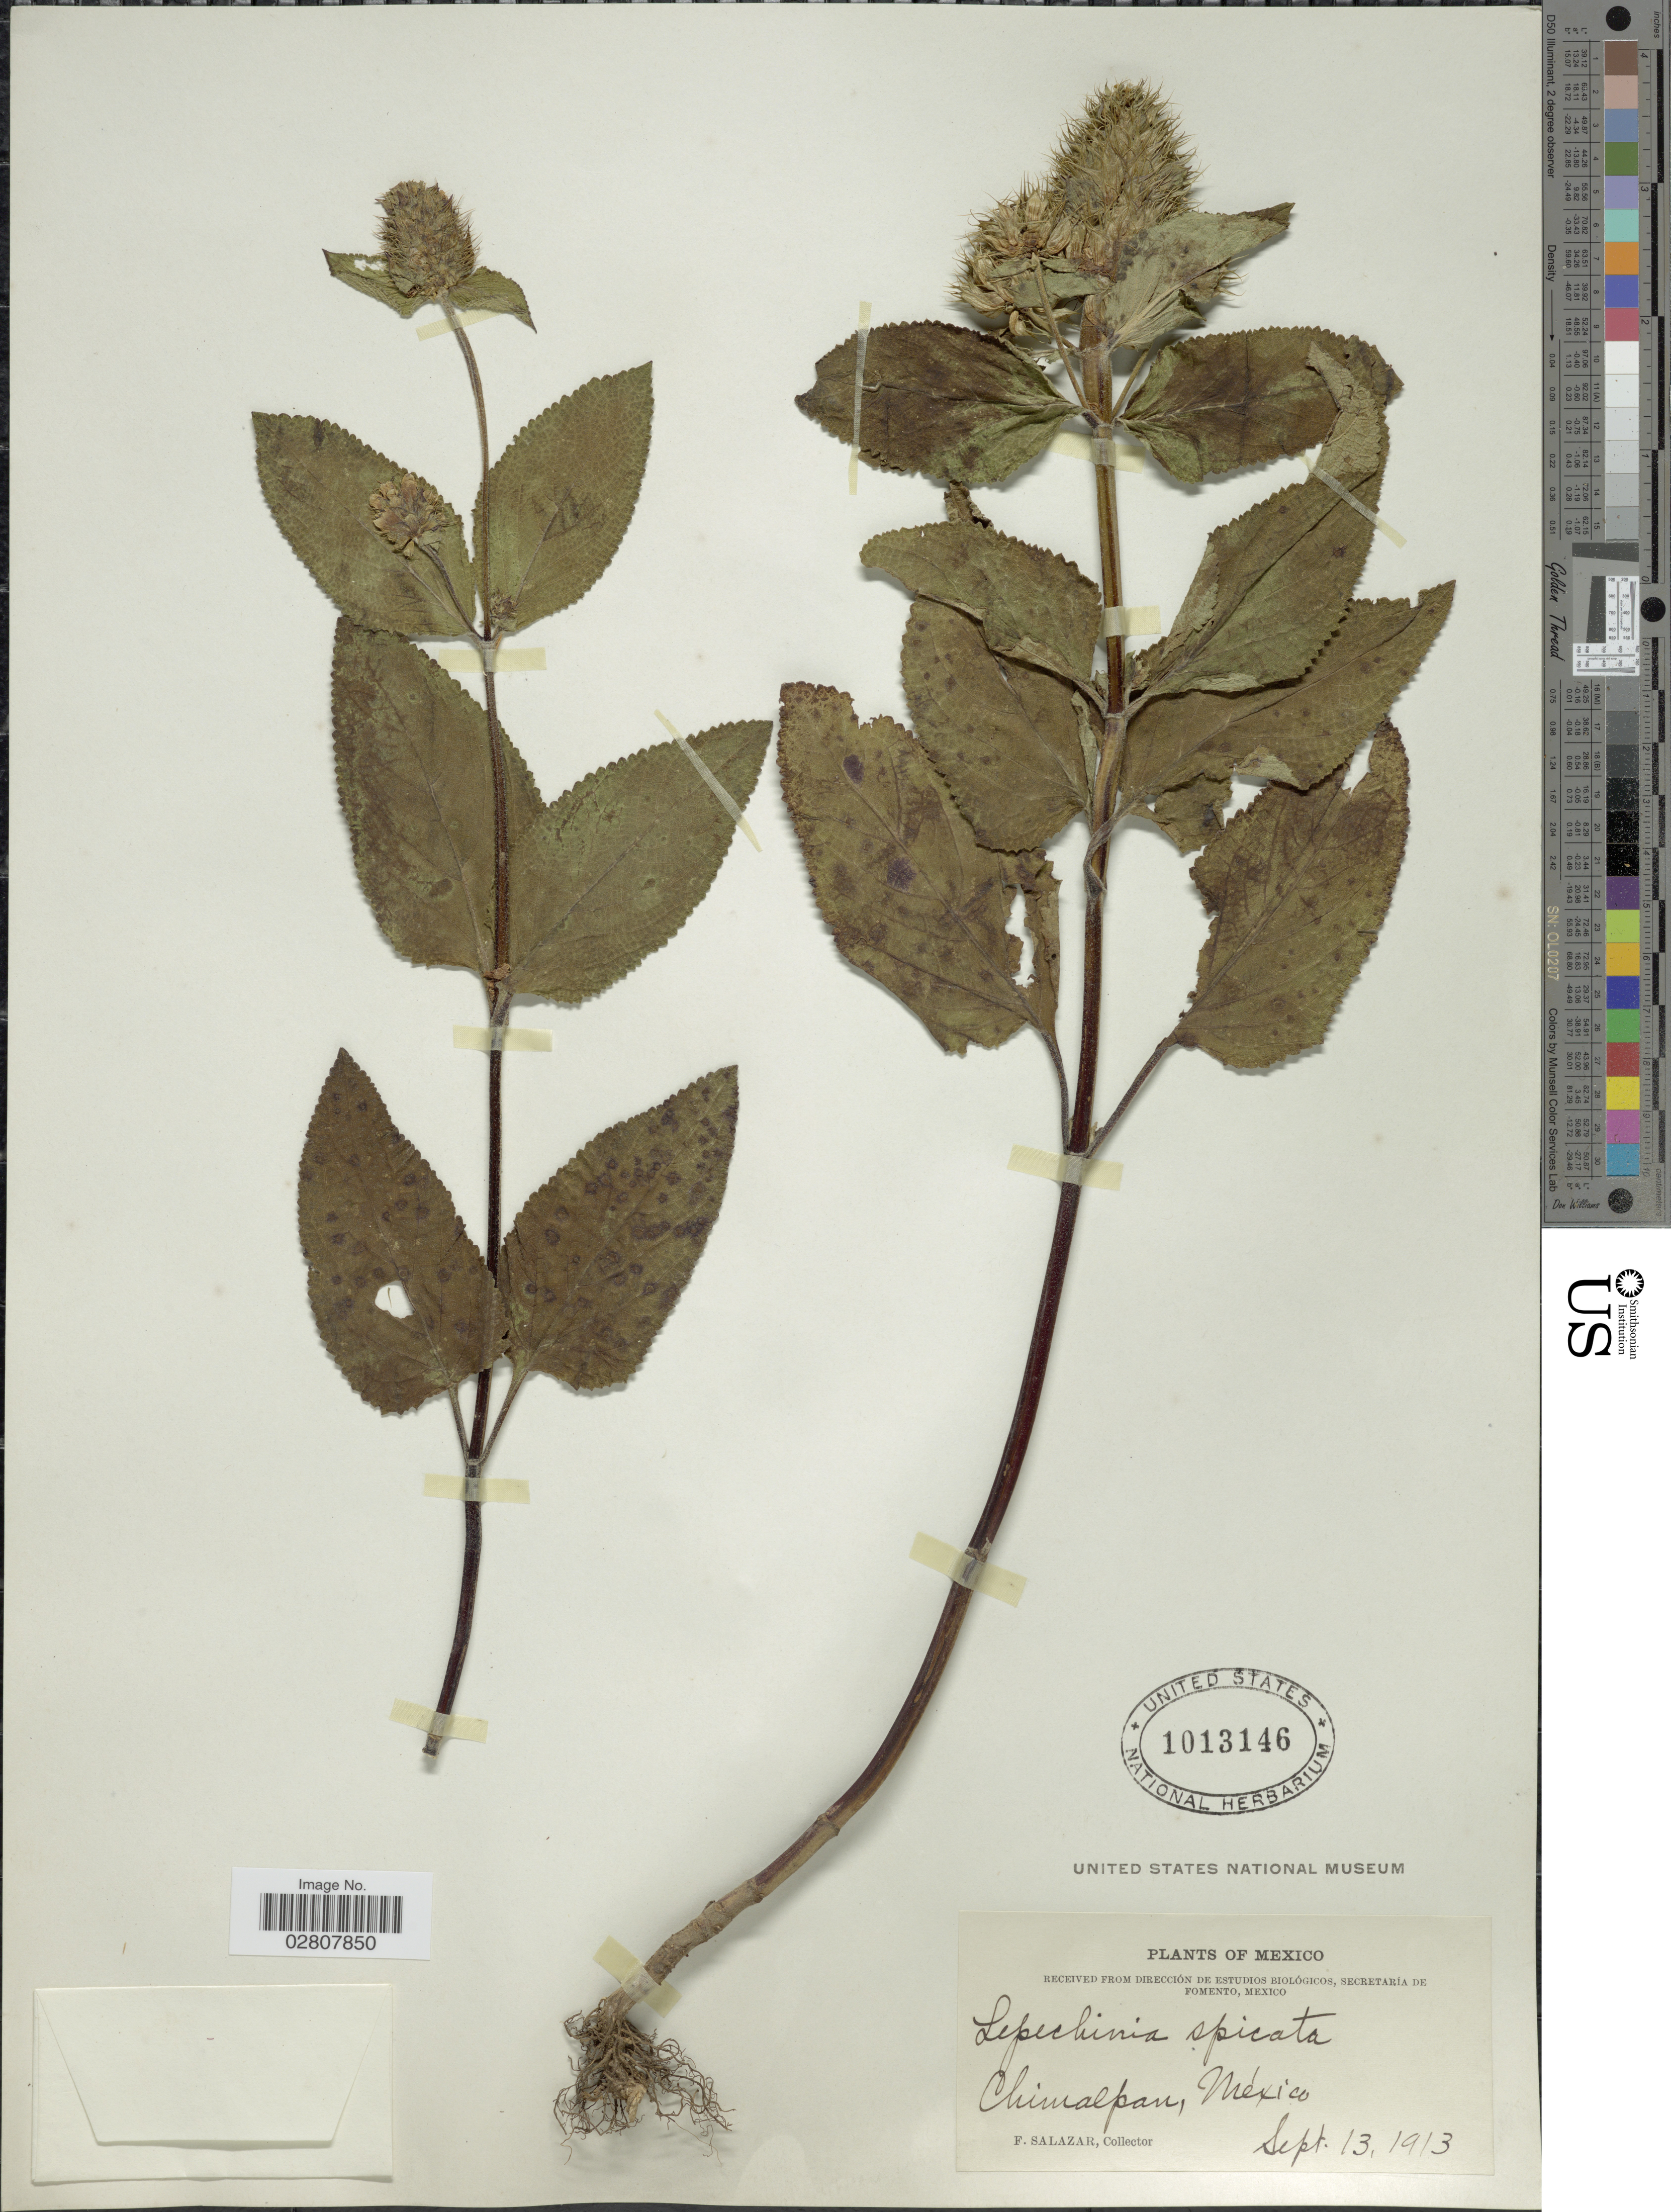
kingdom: Plantae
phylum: Tracheophyta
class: Magnoliopsida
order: Lamiales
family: Lamiaceae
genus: Lepechinia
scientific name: Lepechinia caulescens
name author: (Ortega) Epling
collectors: F. Salazar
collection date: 1913-09-13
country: Mexico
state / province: México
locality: Chimalpan.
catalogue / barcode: US 1013146